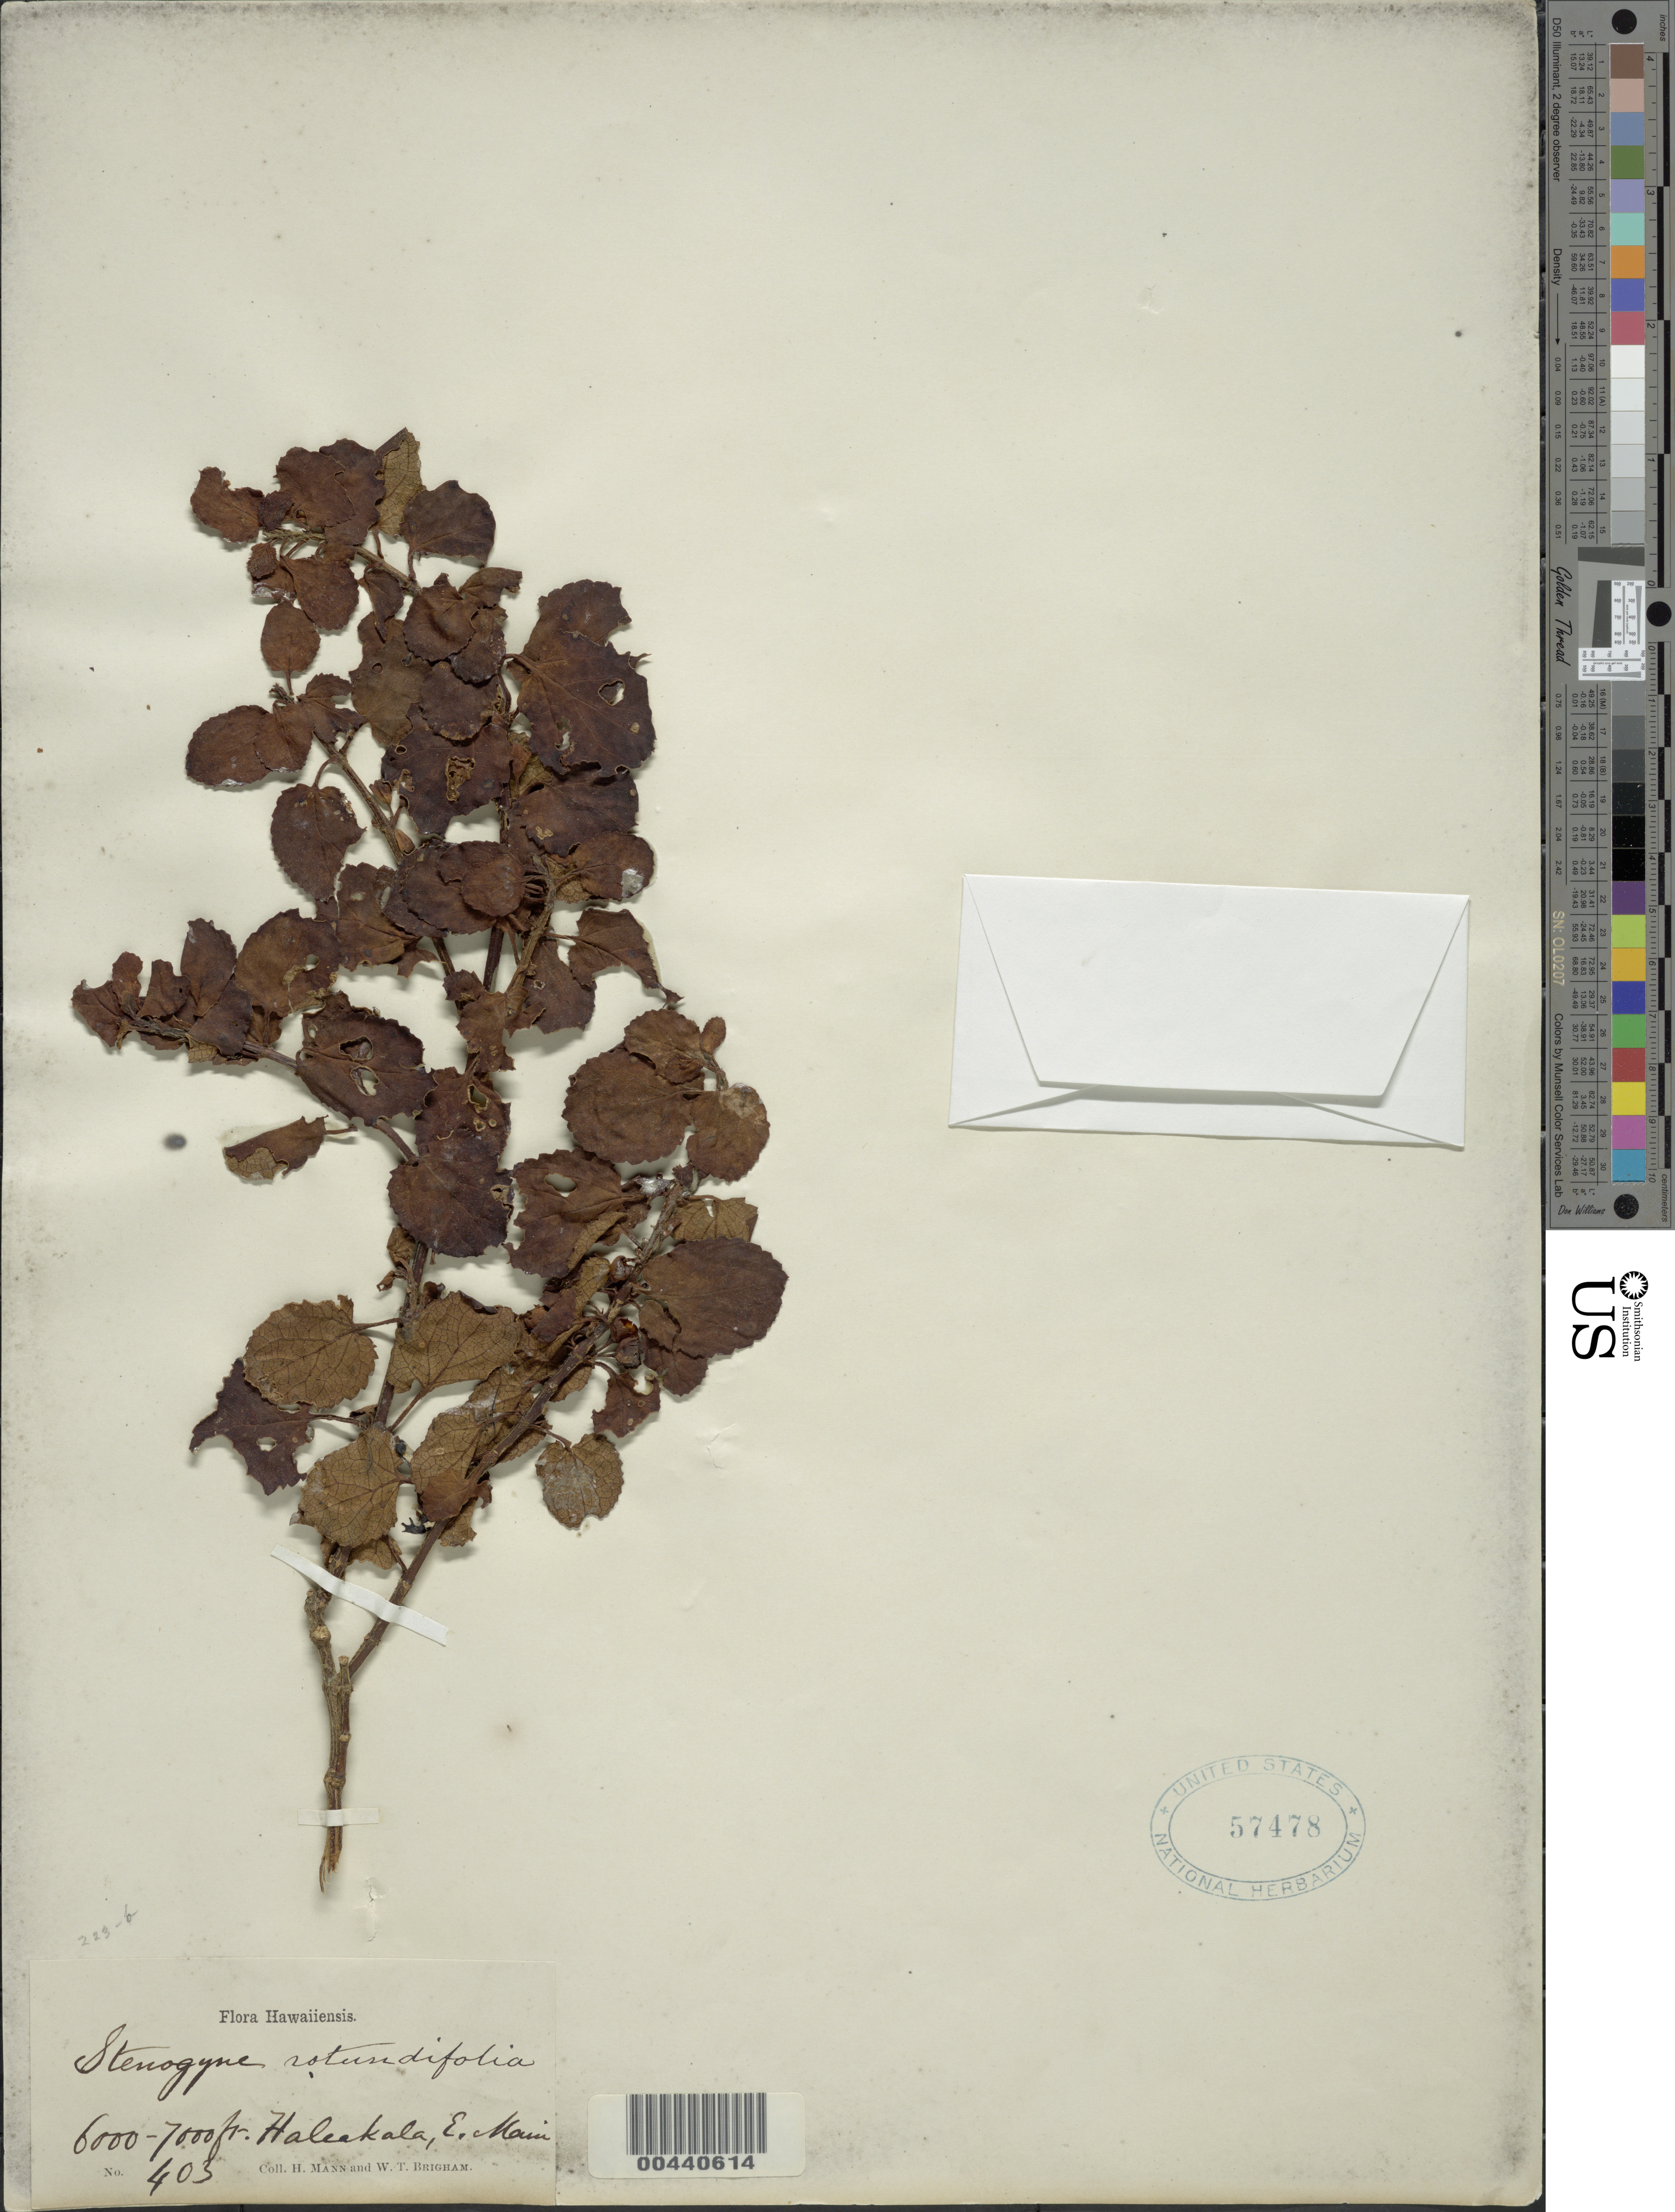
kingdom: Plantae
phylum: Tracheophyta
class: Magnoliopsida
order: Lamiales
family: Lamiaceae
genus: Stenogyne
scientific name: Stenogyne rotundifolia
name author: A. Gray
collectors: H. Mann & W. T. Brigham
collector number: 403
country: United States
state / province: Hawaii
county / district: Maui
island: Maui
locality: Haleakala, E Maui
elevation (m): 1829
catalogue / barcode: US 57478